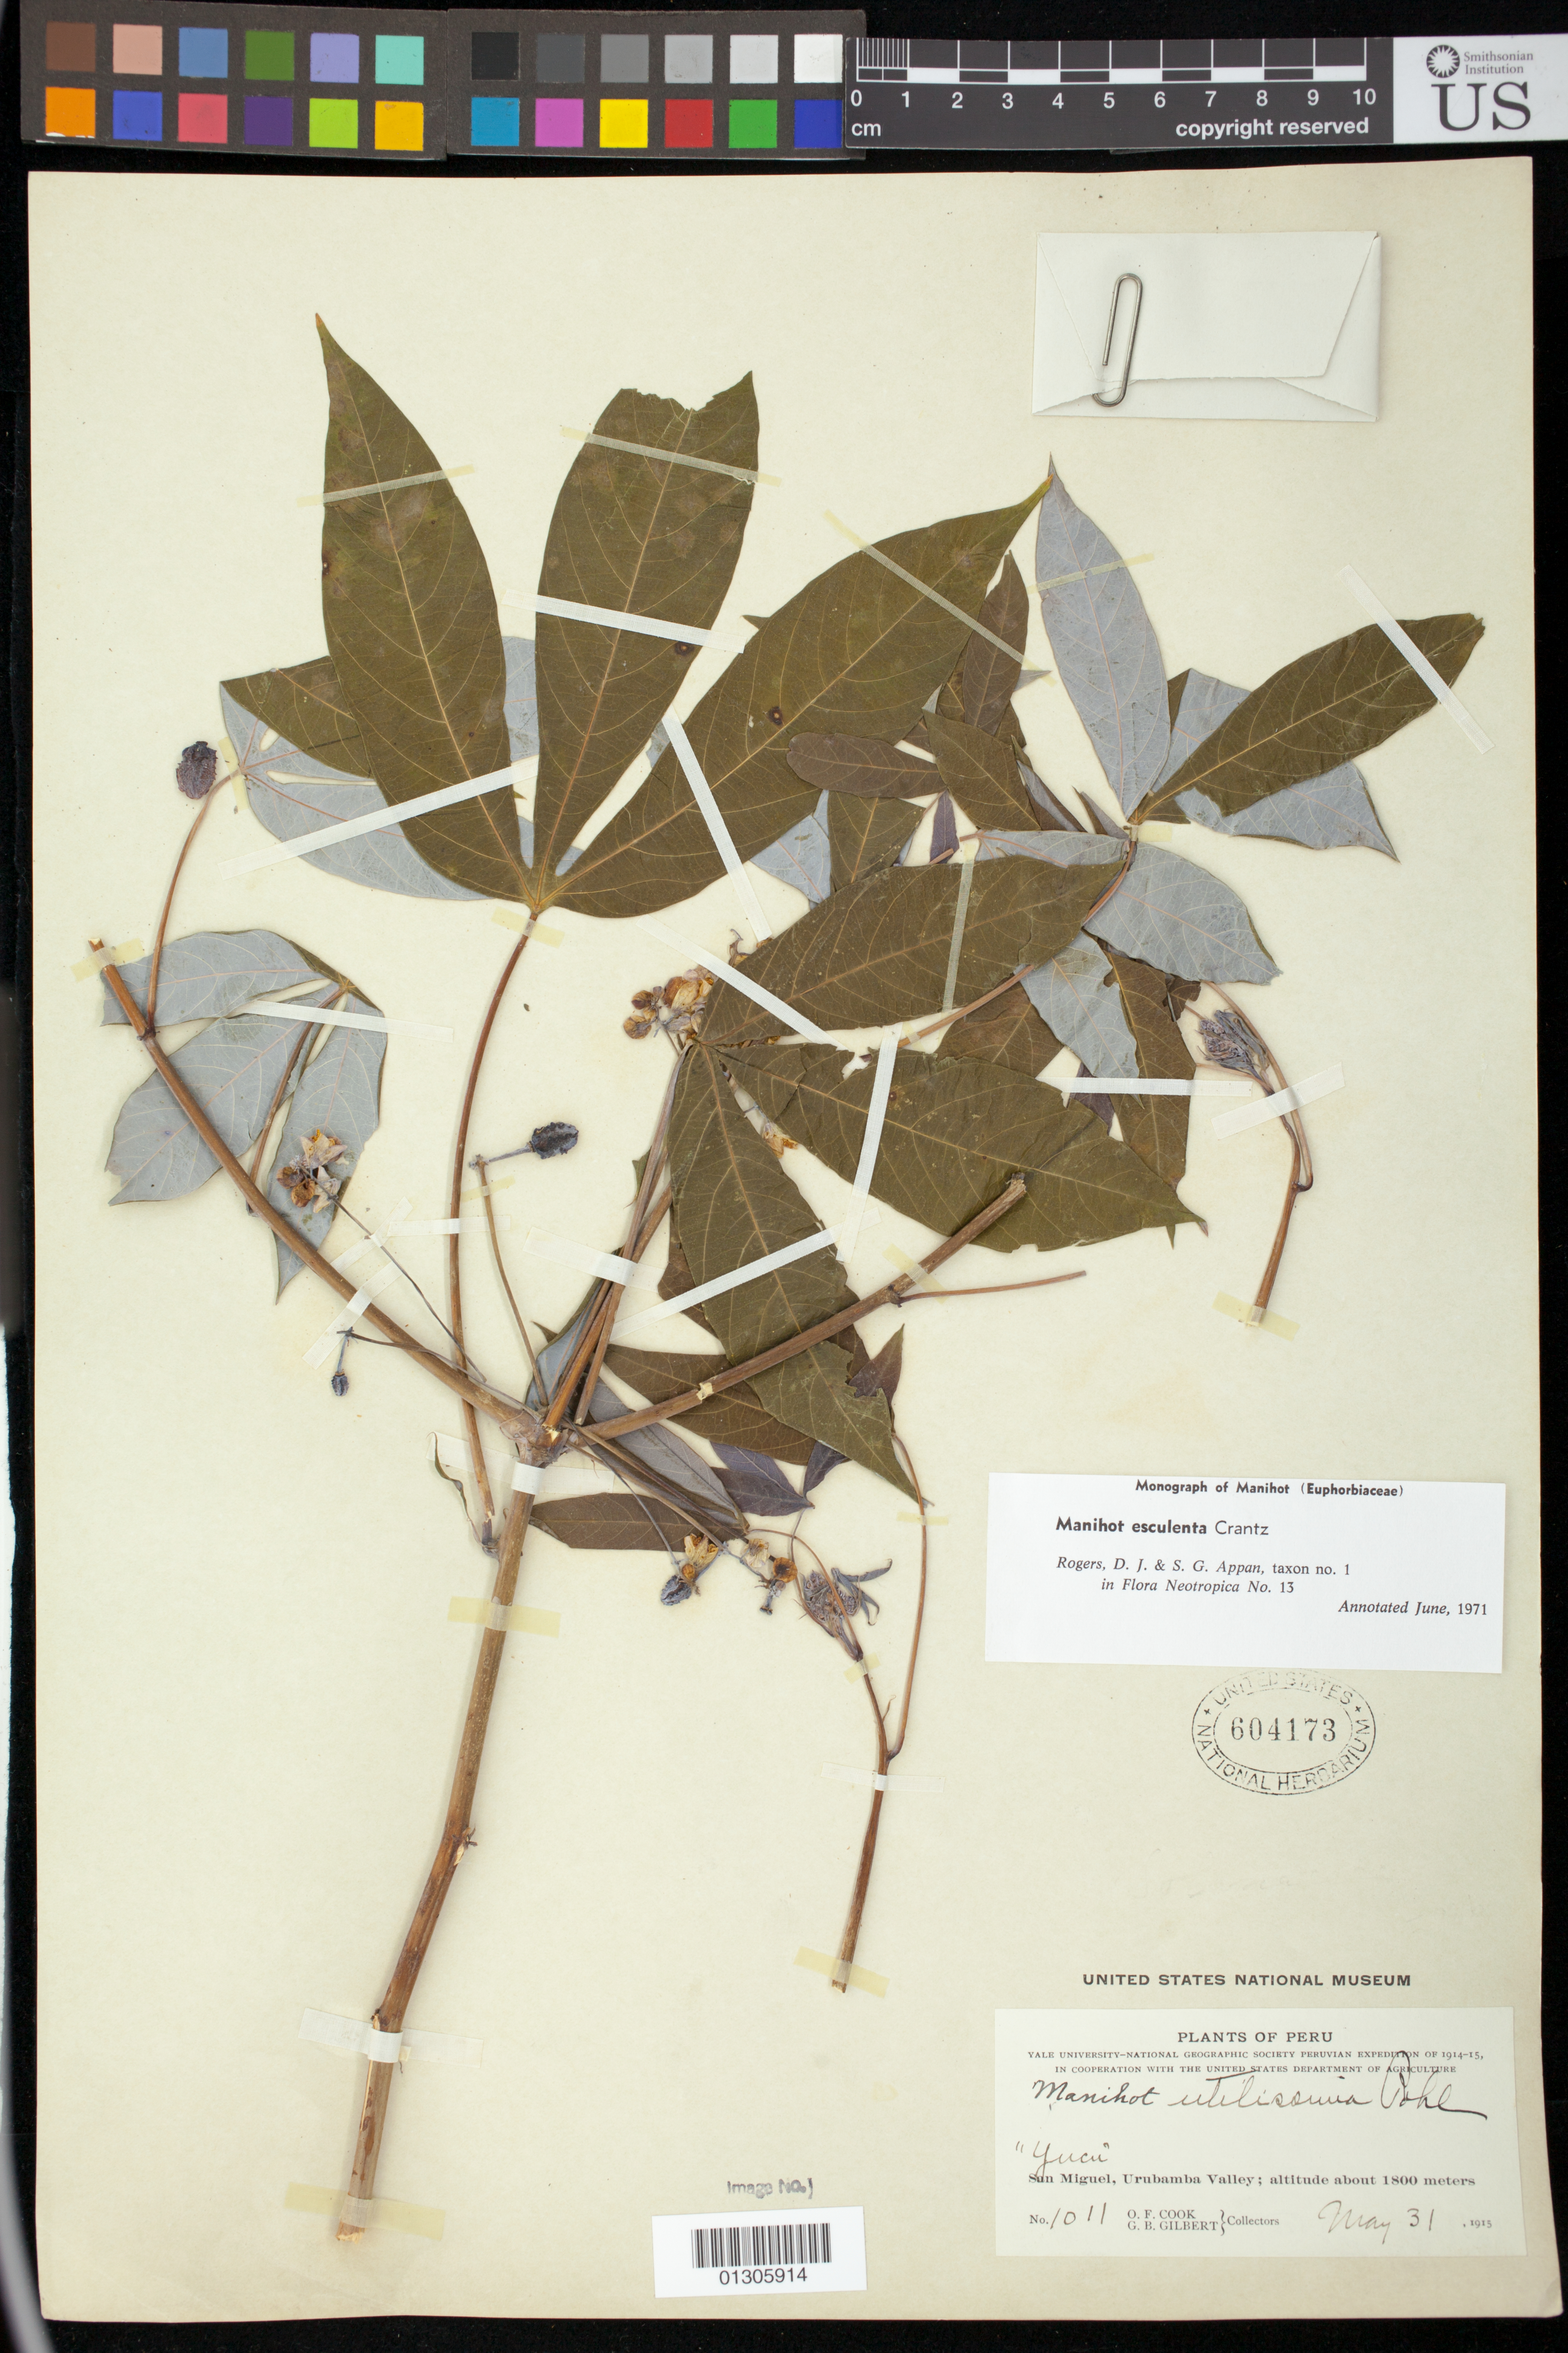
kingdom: Plantae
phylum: Tracheophyta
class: Magnoliopsida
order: Malpighiales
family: Euphorbiaceae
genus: Manihot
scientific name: Manihot esculenta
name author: Crantz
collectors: O. F. Cook & G. B. Gilbert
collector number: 1011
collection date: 1915-05-31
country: Peru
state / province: Cusco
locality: San Miguel, Urubamba Valley (El Valle Sagrado)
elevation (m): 1800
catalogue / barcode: US 604173